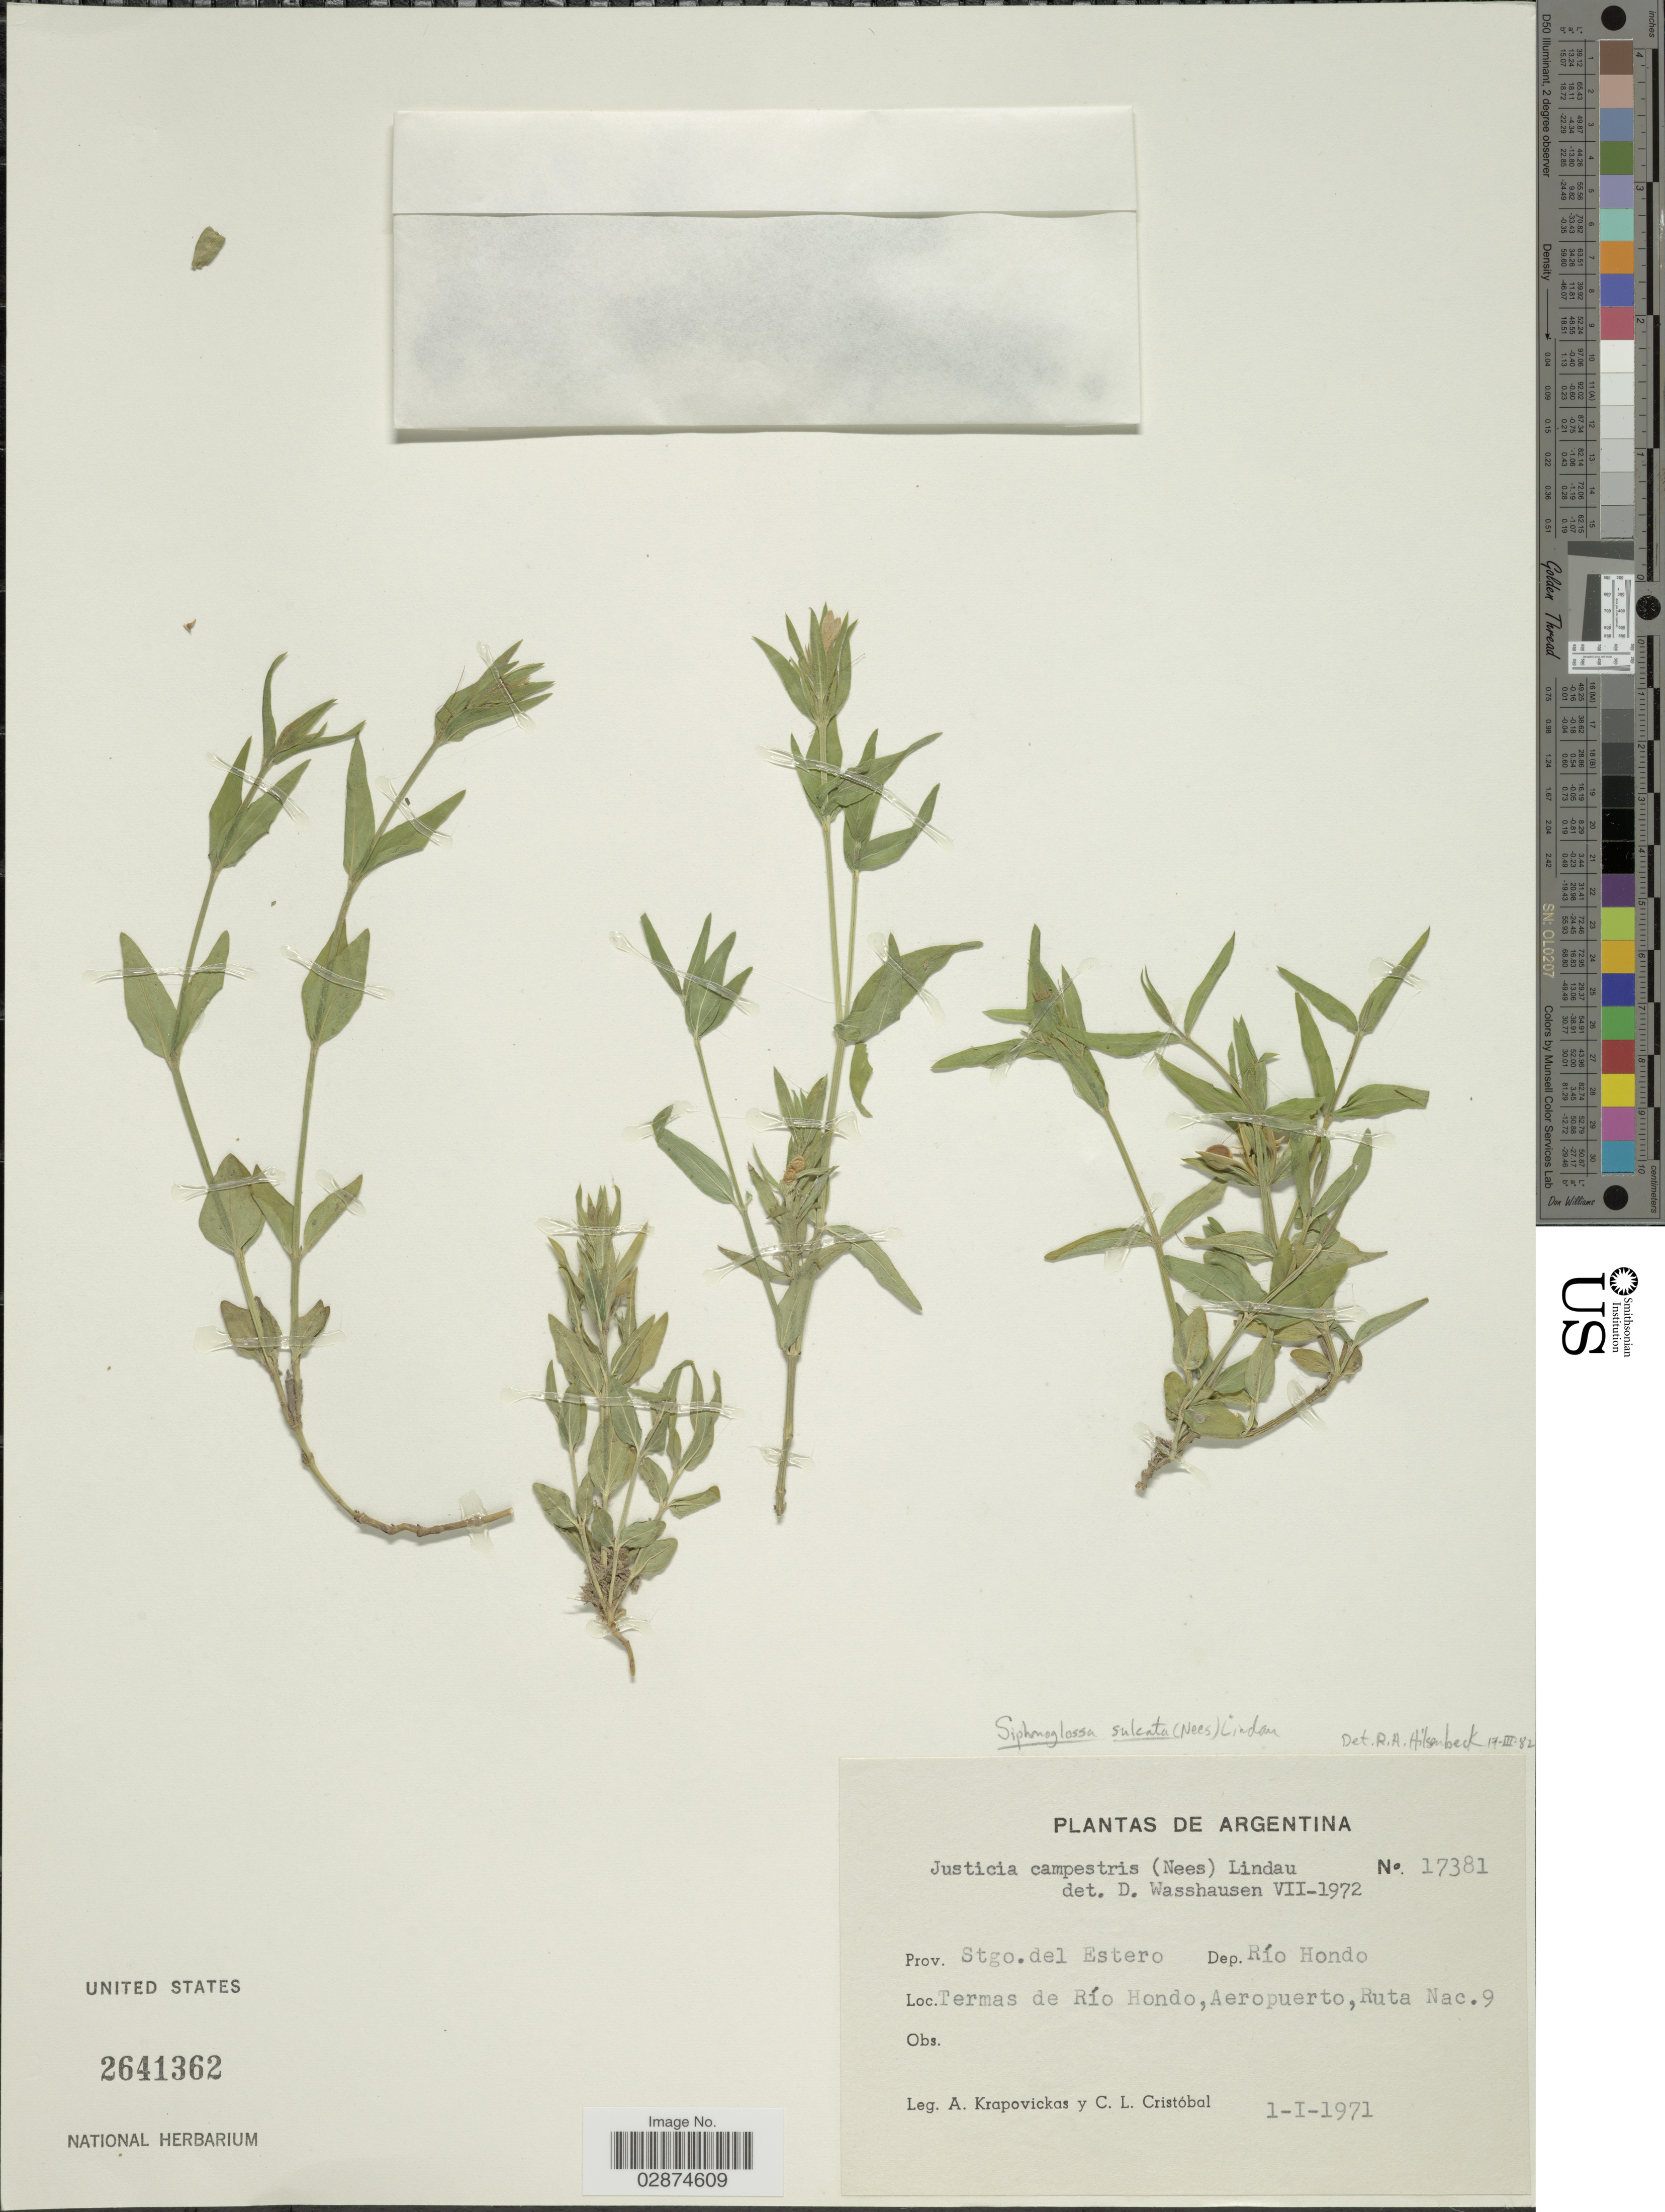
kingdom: Plantae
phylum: Tracheophyta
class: Magnoliopsida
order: Lamiales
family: Acanthaceae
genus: Yeatesia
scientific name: Yeatesia sulcata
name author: (Nees) Hilsenb.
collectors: A. Krapovickas & C. L. Cristóbal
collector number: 17381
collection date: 1971-01-01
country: Argentina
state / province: Santiago del Estero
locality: Dep. Río Hondo. Termas de Río Hondo, Aeropuerto, Ruta Nac. 9.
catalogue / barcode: US 2641362